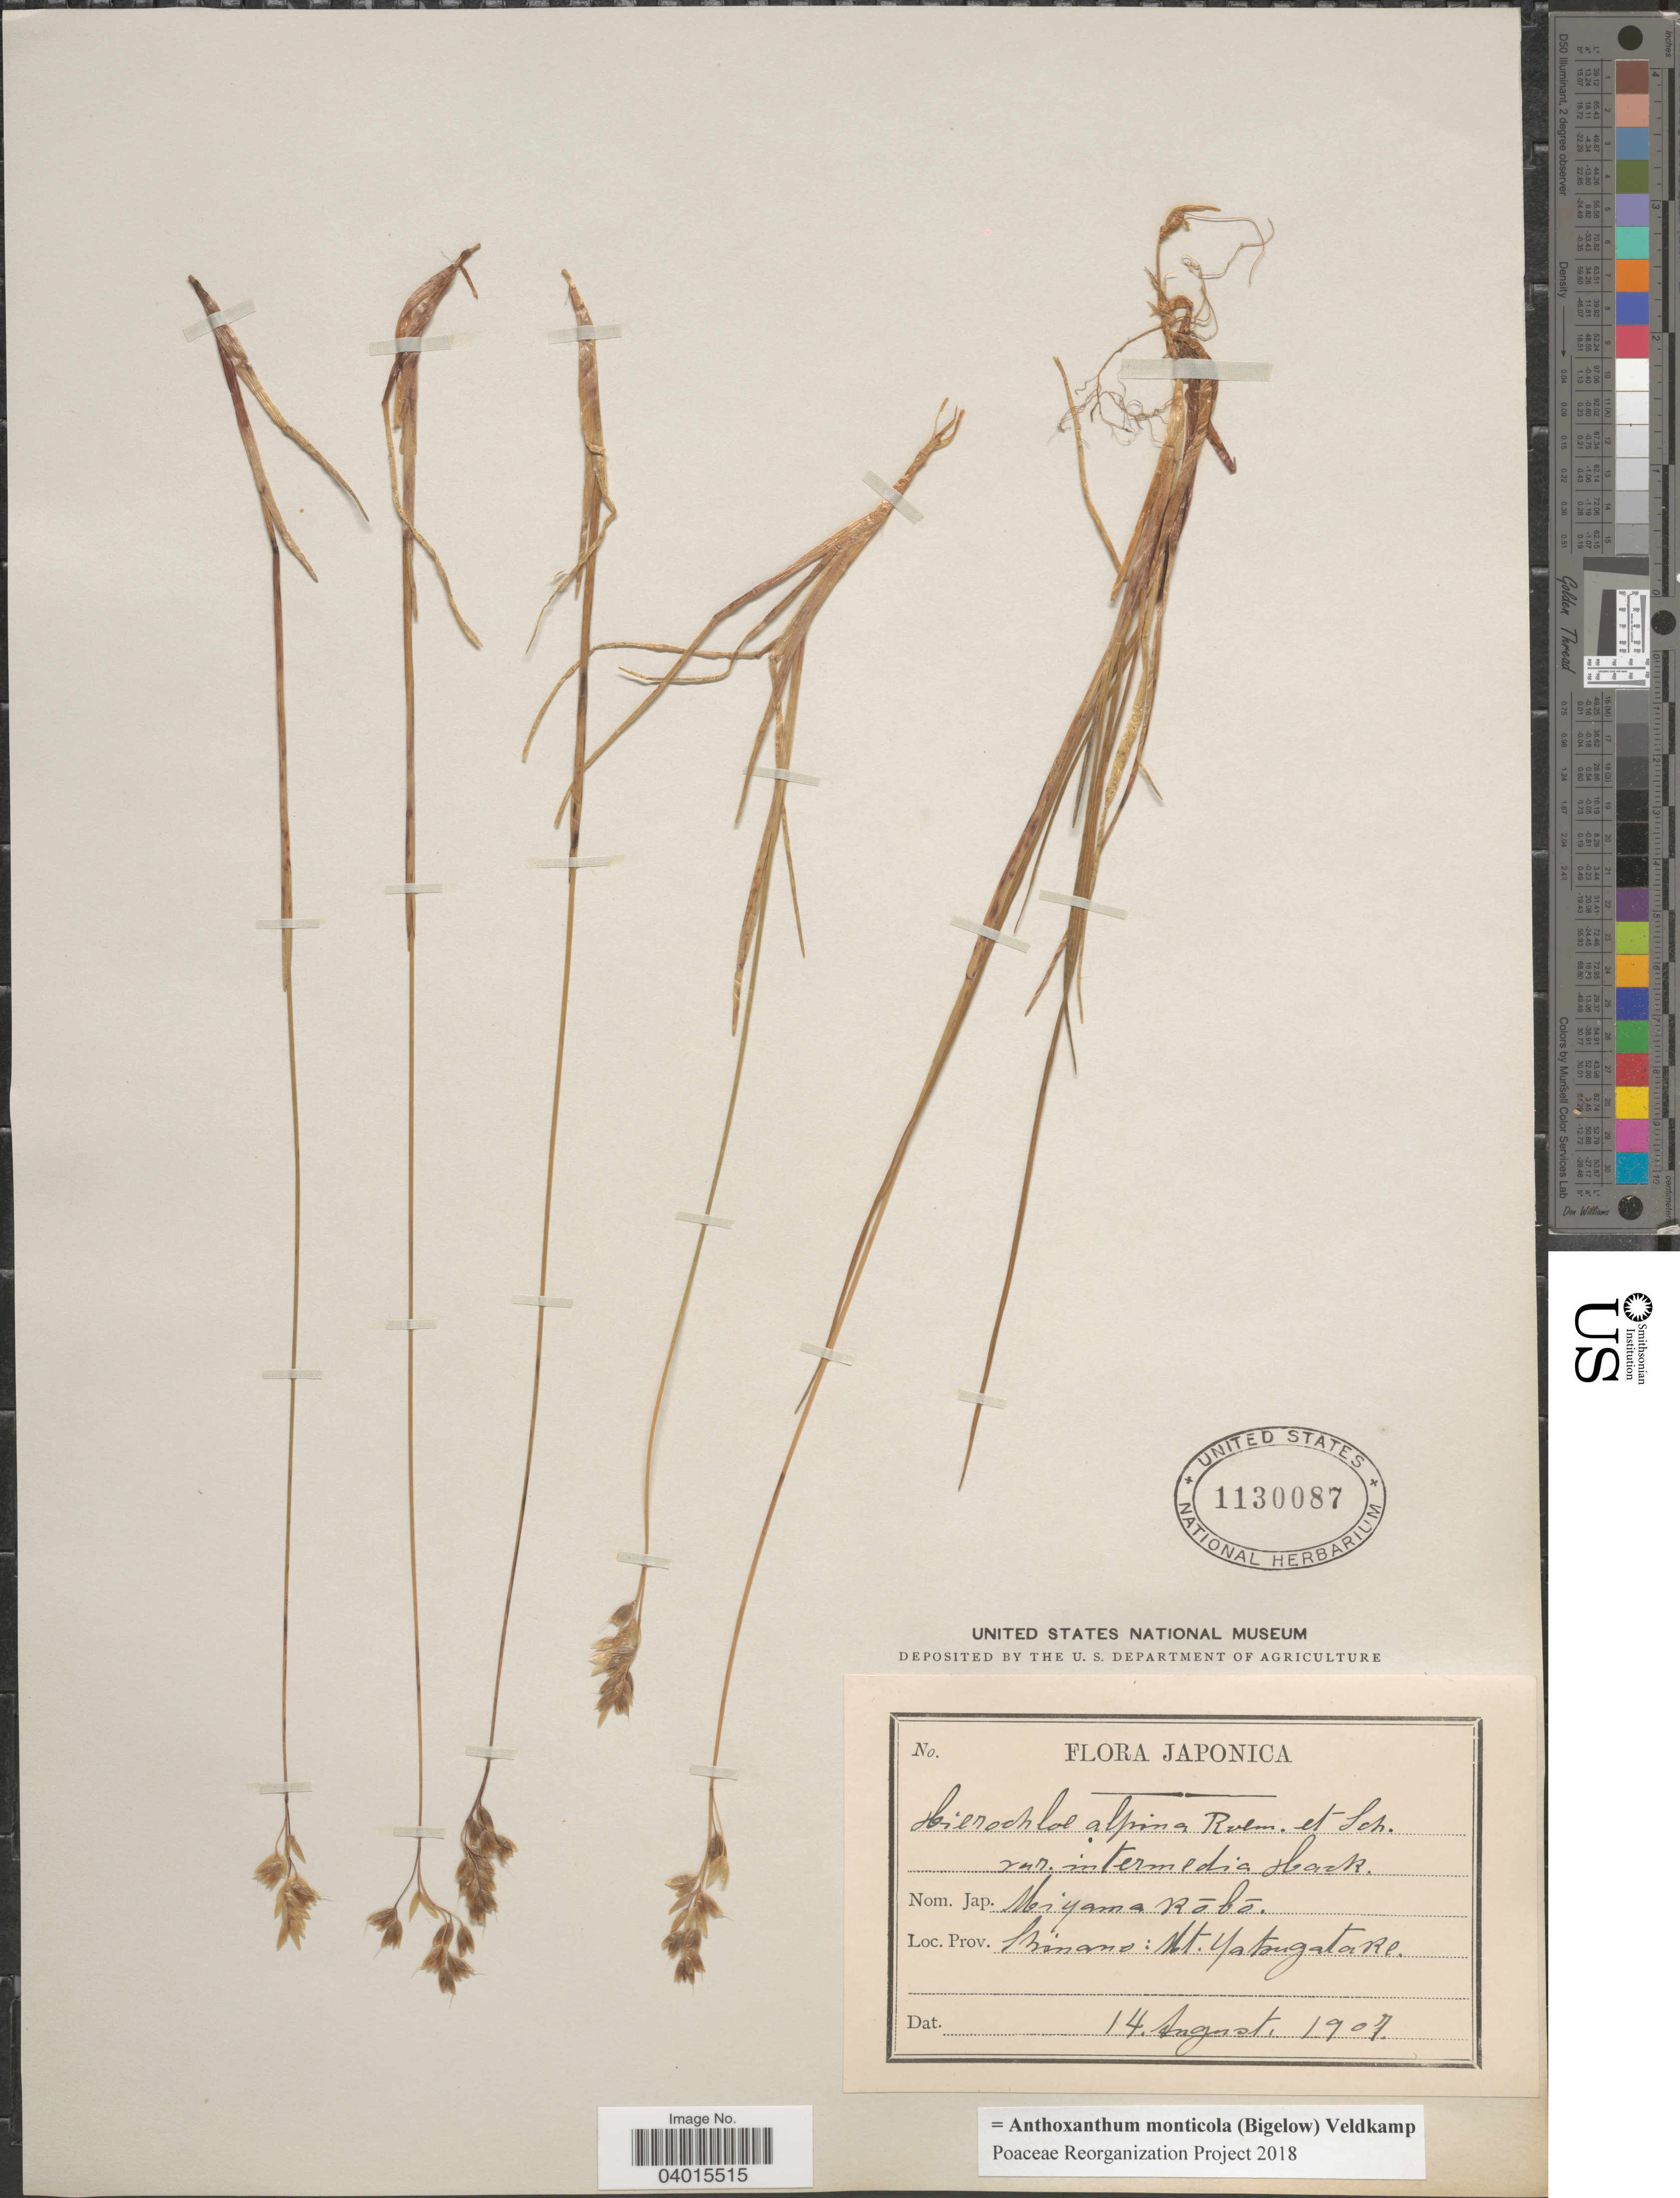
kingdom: Plantae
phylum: Tracheophyta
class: Liliopsida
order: Poales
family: Poaceae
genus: Anthoxanthum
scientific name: Anthoxanthum monticola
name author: (Bigelow) Veldkamp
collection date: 1907-08-14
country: Japan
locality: Prov. Shinano: Mt. Yatsugatake.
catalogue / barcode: US 1130087